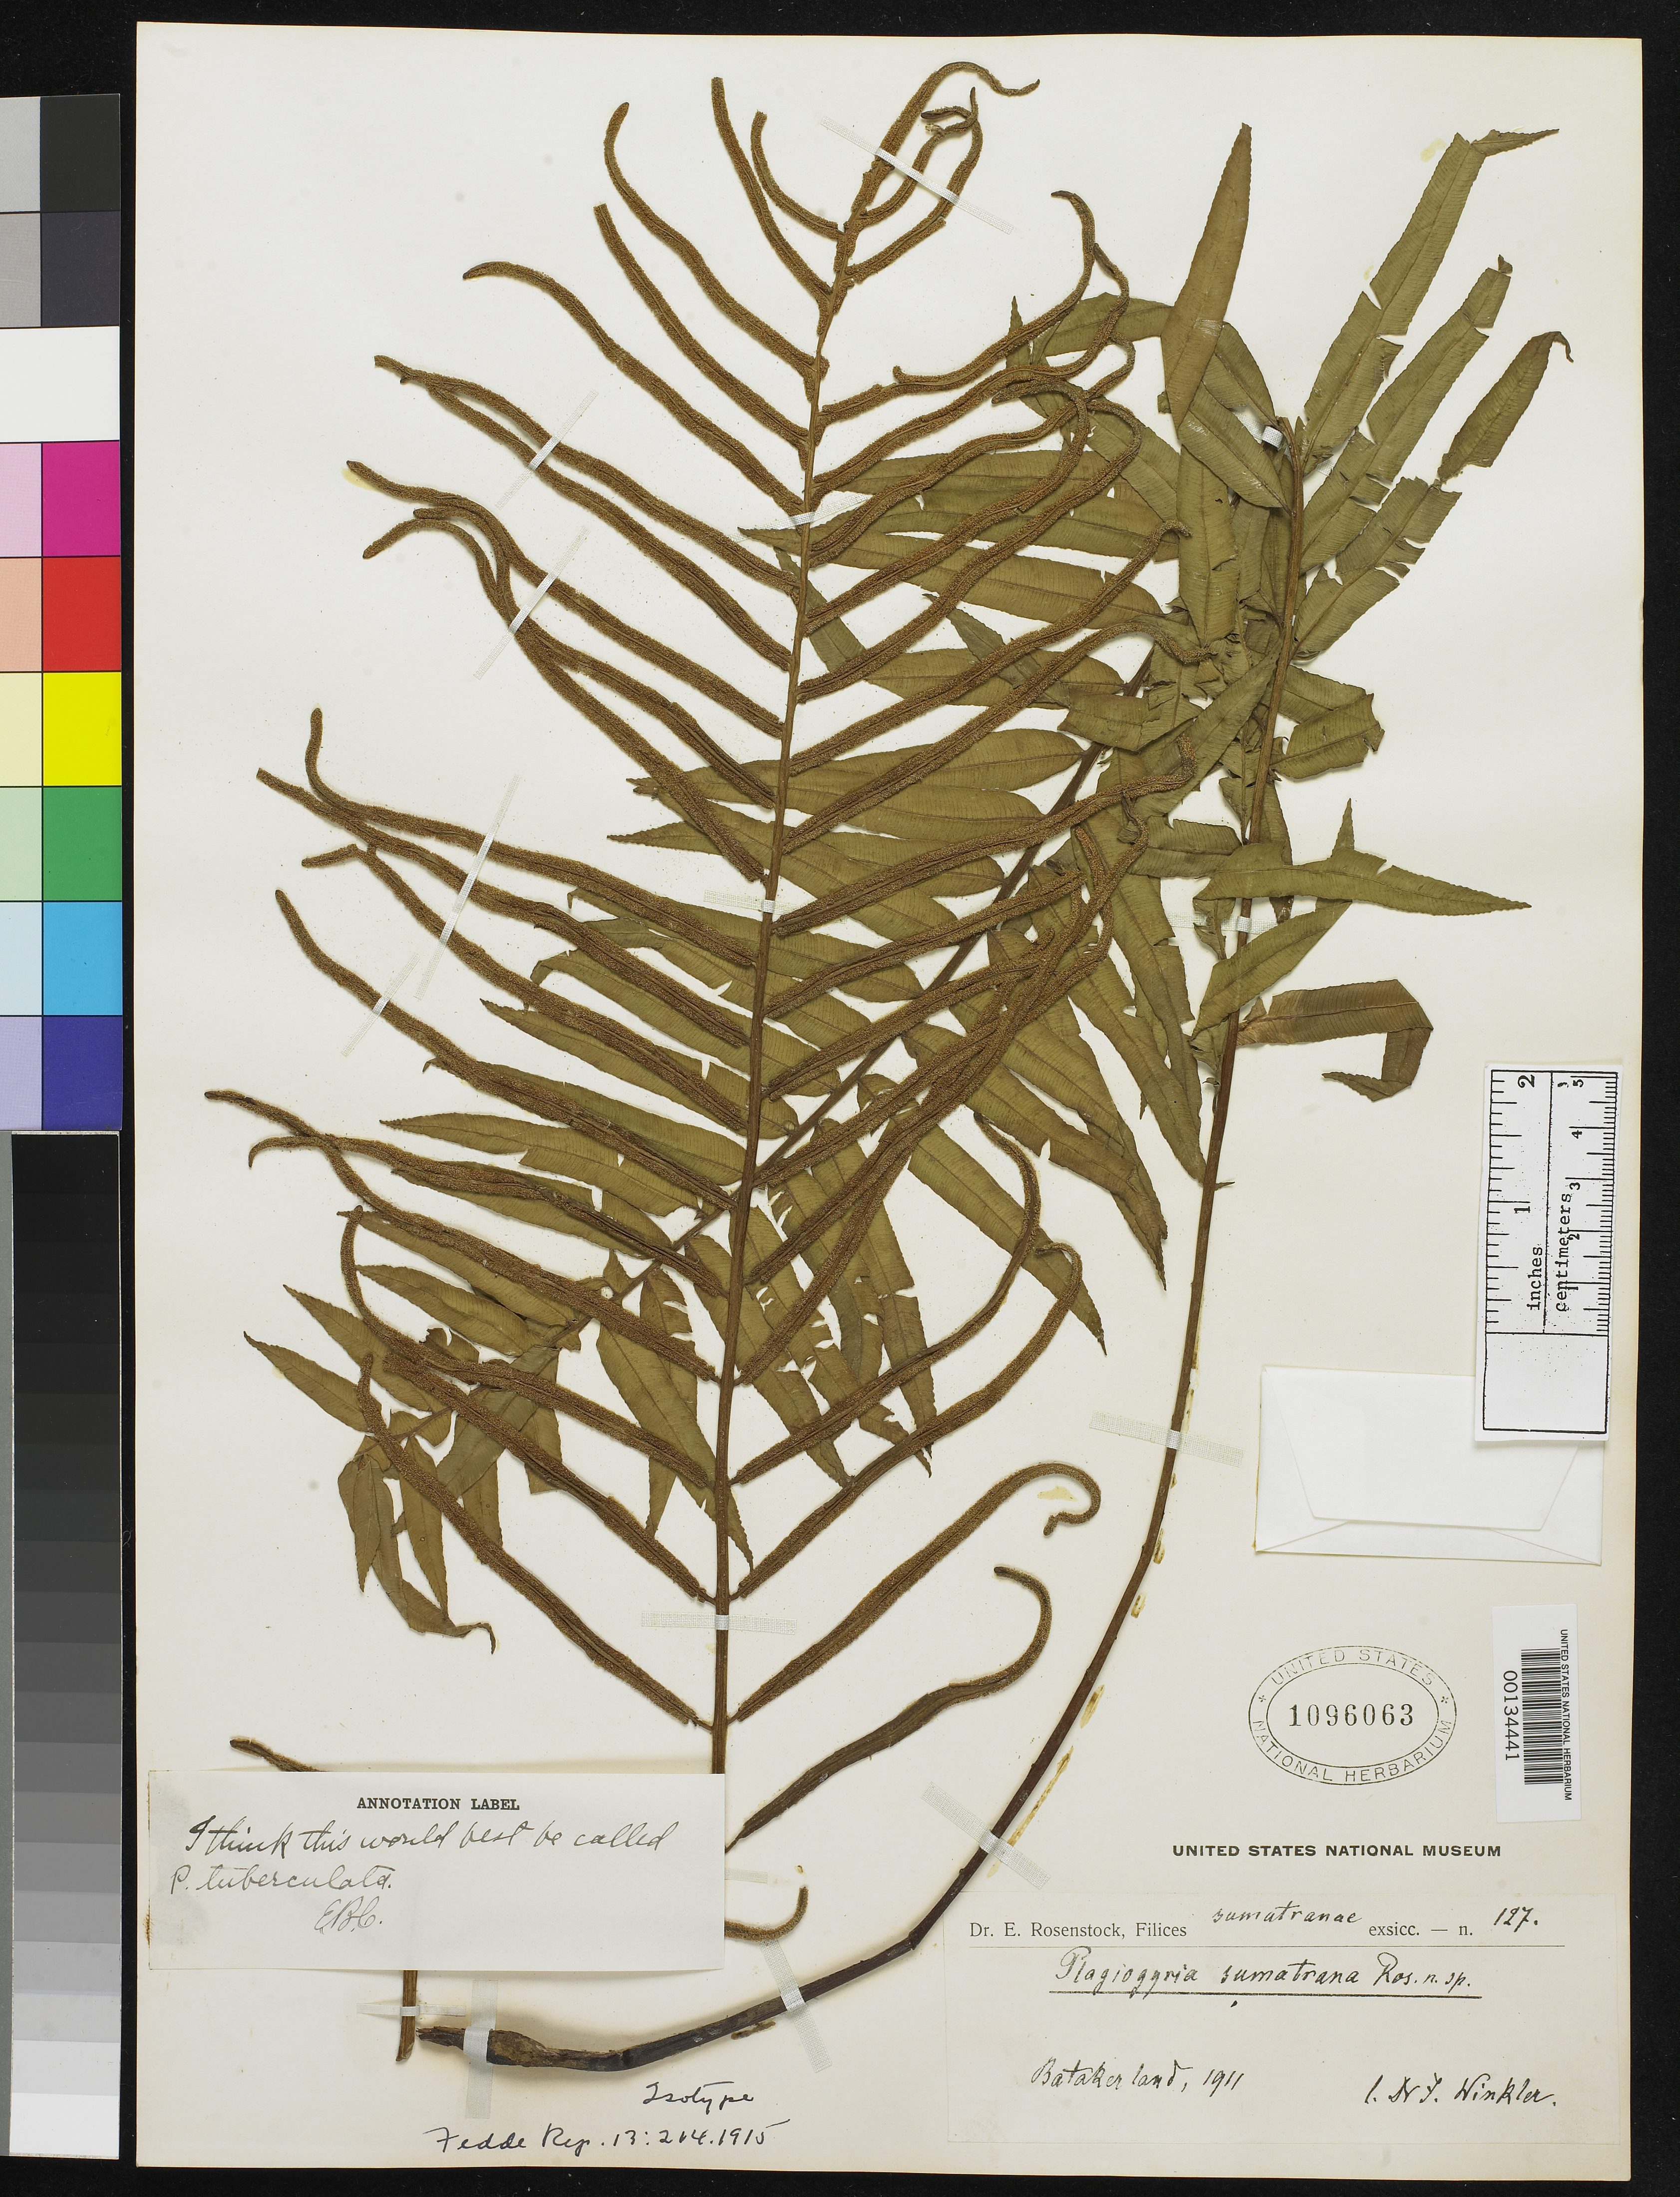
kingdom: Plantae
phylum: Tracheophyta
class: Polypodiopsida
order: Cyatheales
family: Plagiogyriaceae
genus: Plagiogyria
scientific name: Plagiogyria sumatrana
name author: Rosenst.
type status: Isotype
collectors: F. Winkler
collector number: Rosenstock Exs. 127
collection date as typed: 1911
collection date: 1911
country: Indonesia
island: Sumatra.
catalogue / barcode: US 1096063